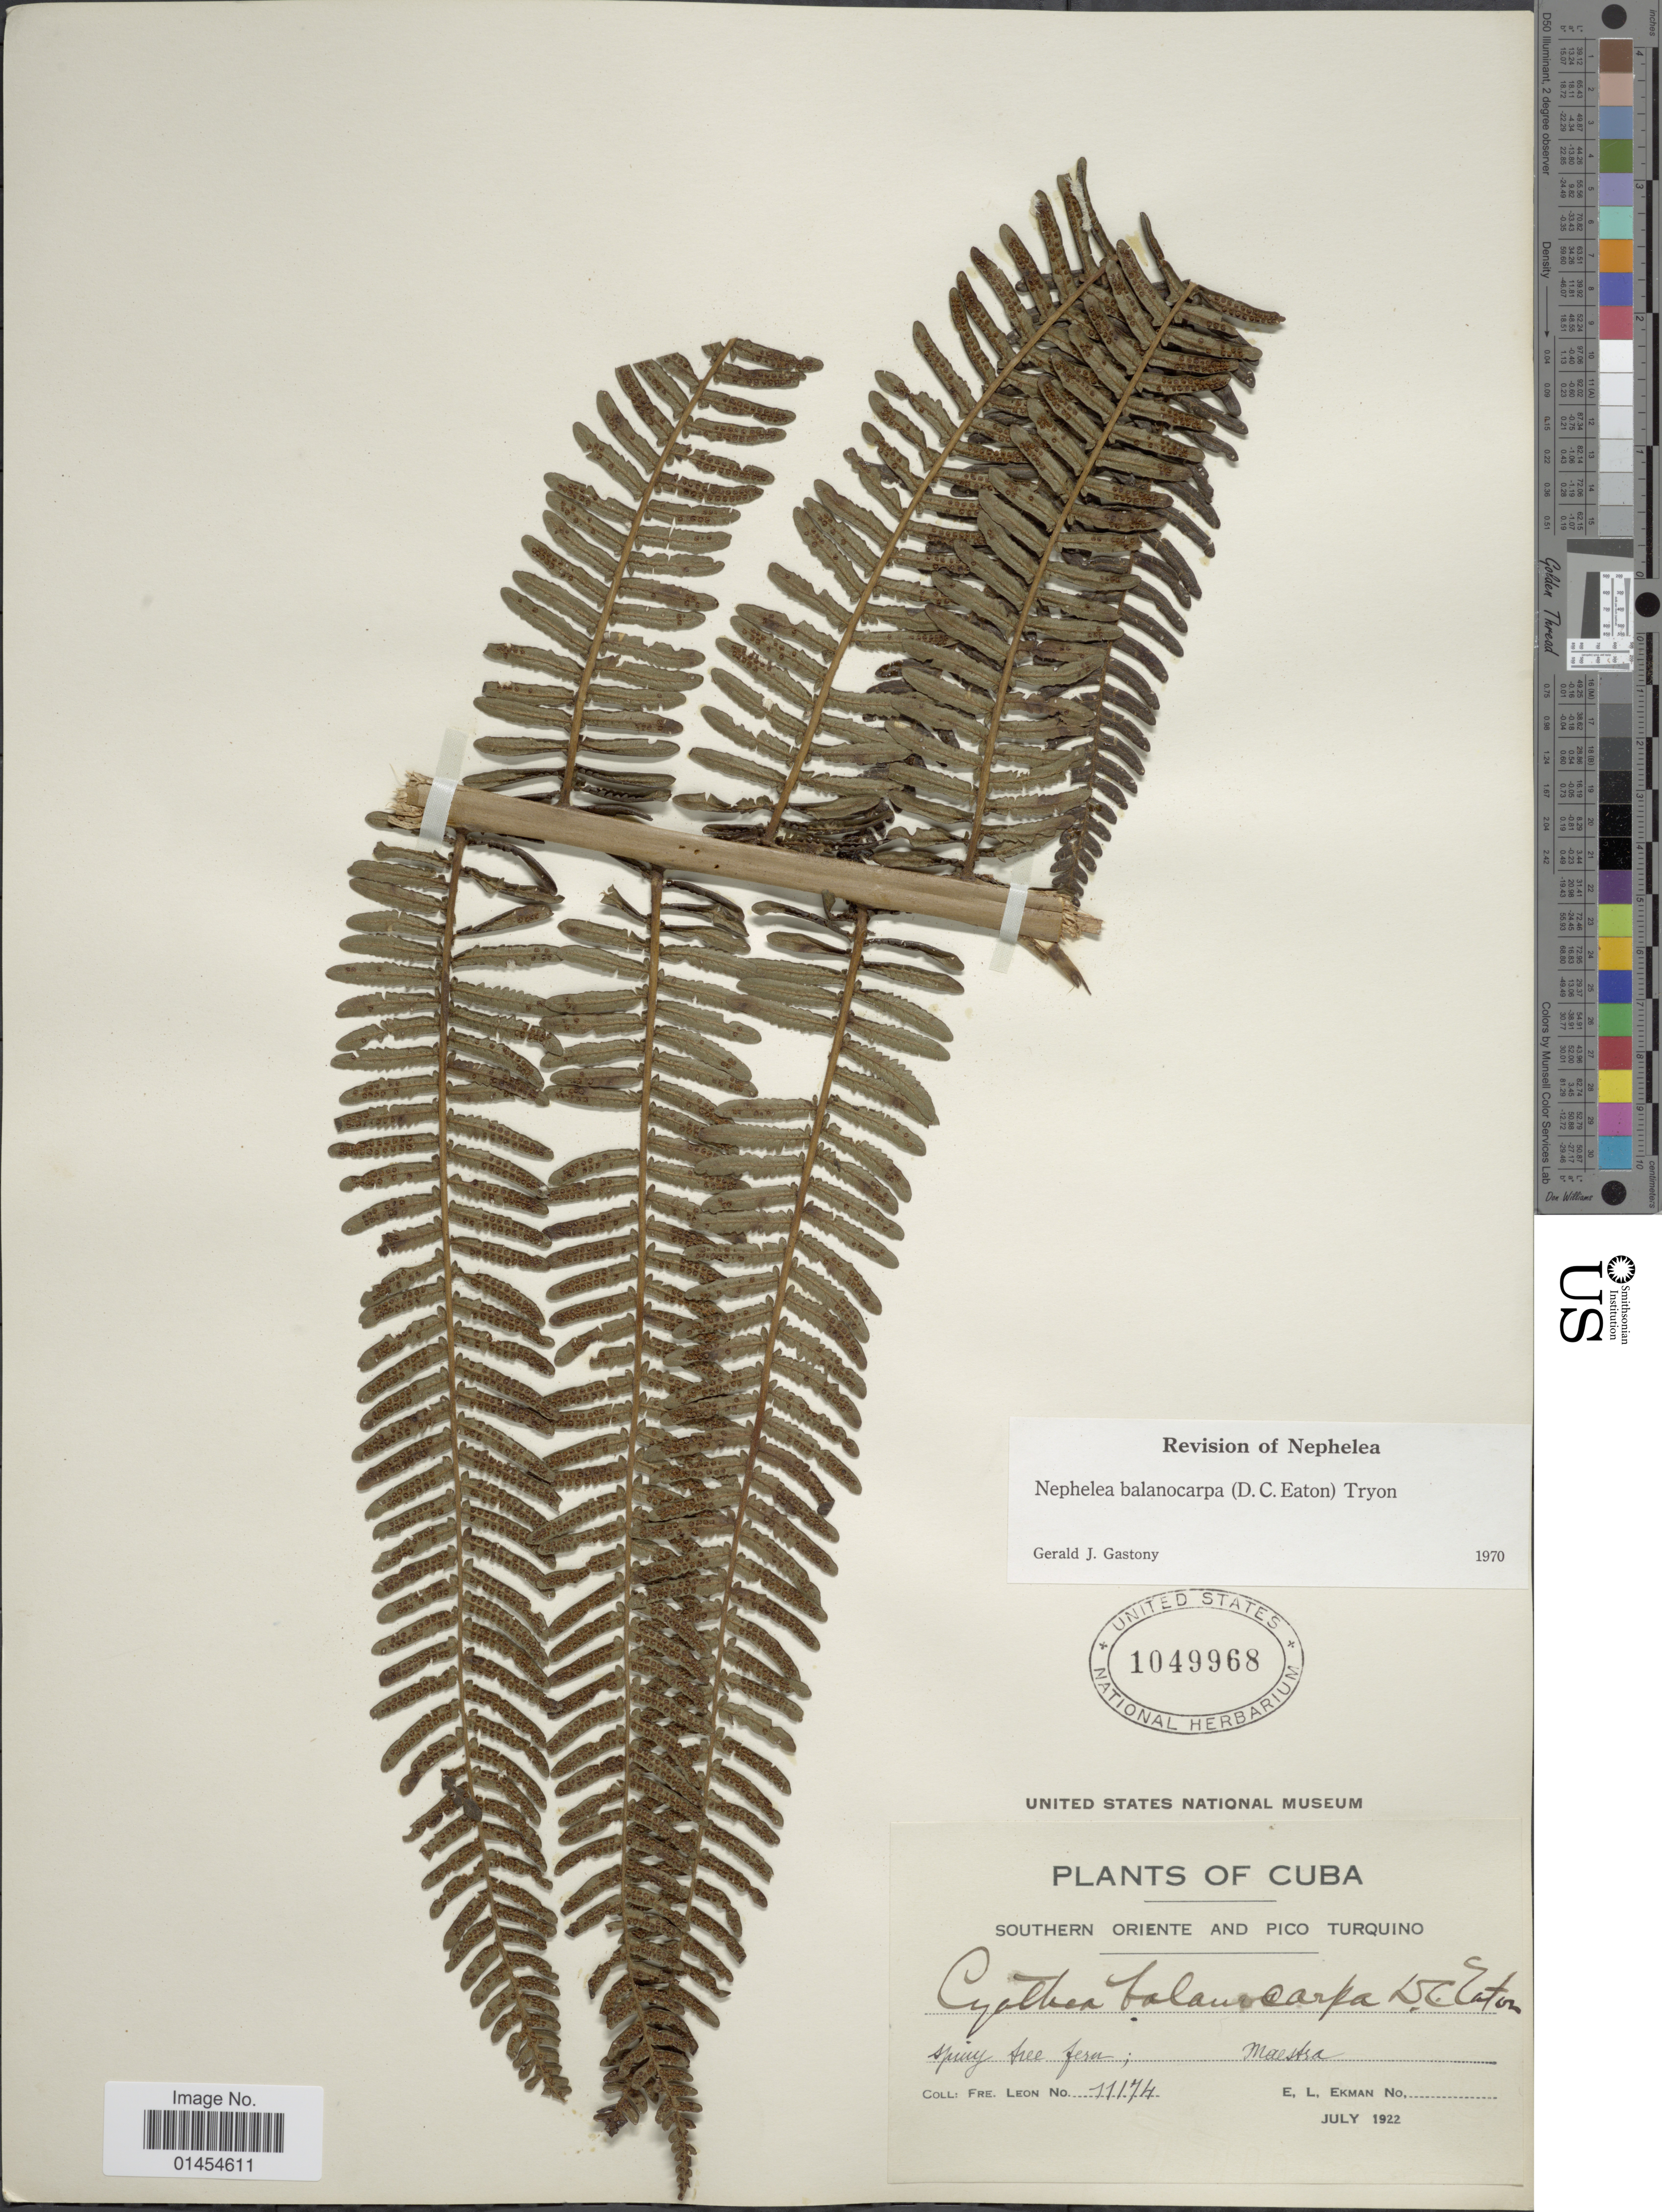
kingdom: Plantae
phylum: Tracheophyta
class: Polypodiopsida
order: Cyatheales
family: Cyatheaceae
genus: Alsophila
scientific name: Alsophila balanocarpa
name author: (D.C. Eaton) D.S. Conant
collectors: F. Leon & E. L. Ekman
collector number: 11174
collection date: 1922-07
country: Cuba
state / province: Oriente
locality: Southern Oriente and Pico Turquino, Maestra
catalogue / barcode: US 1049968